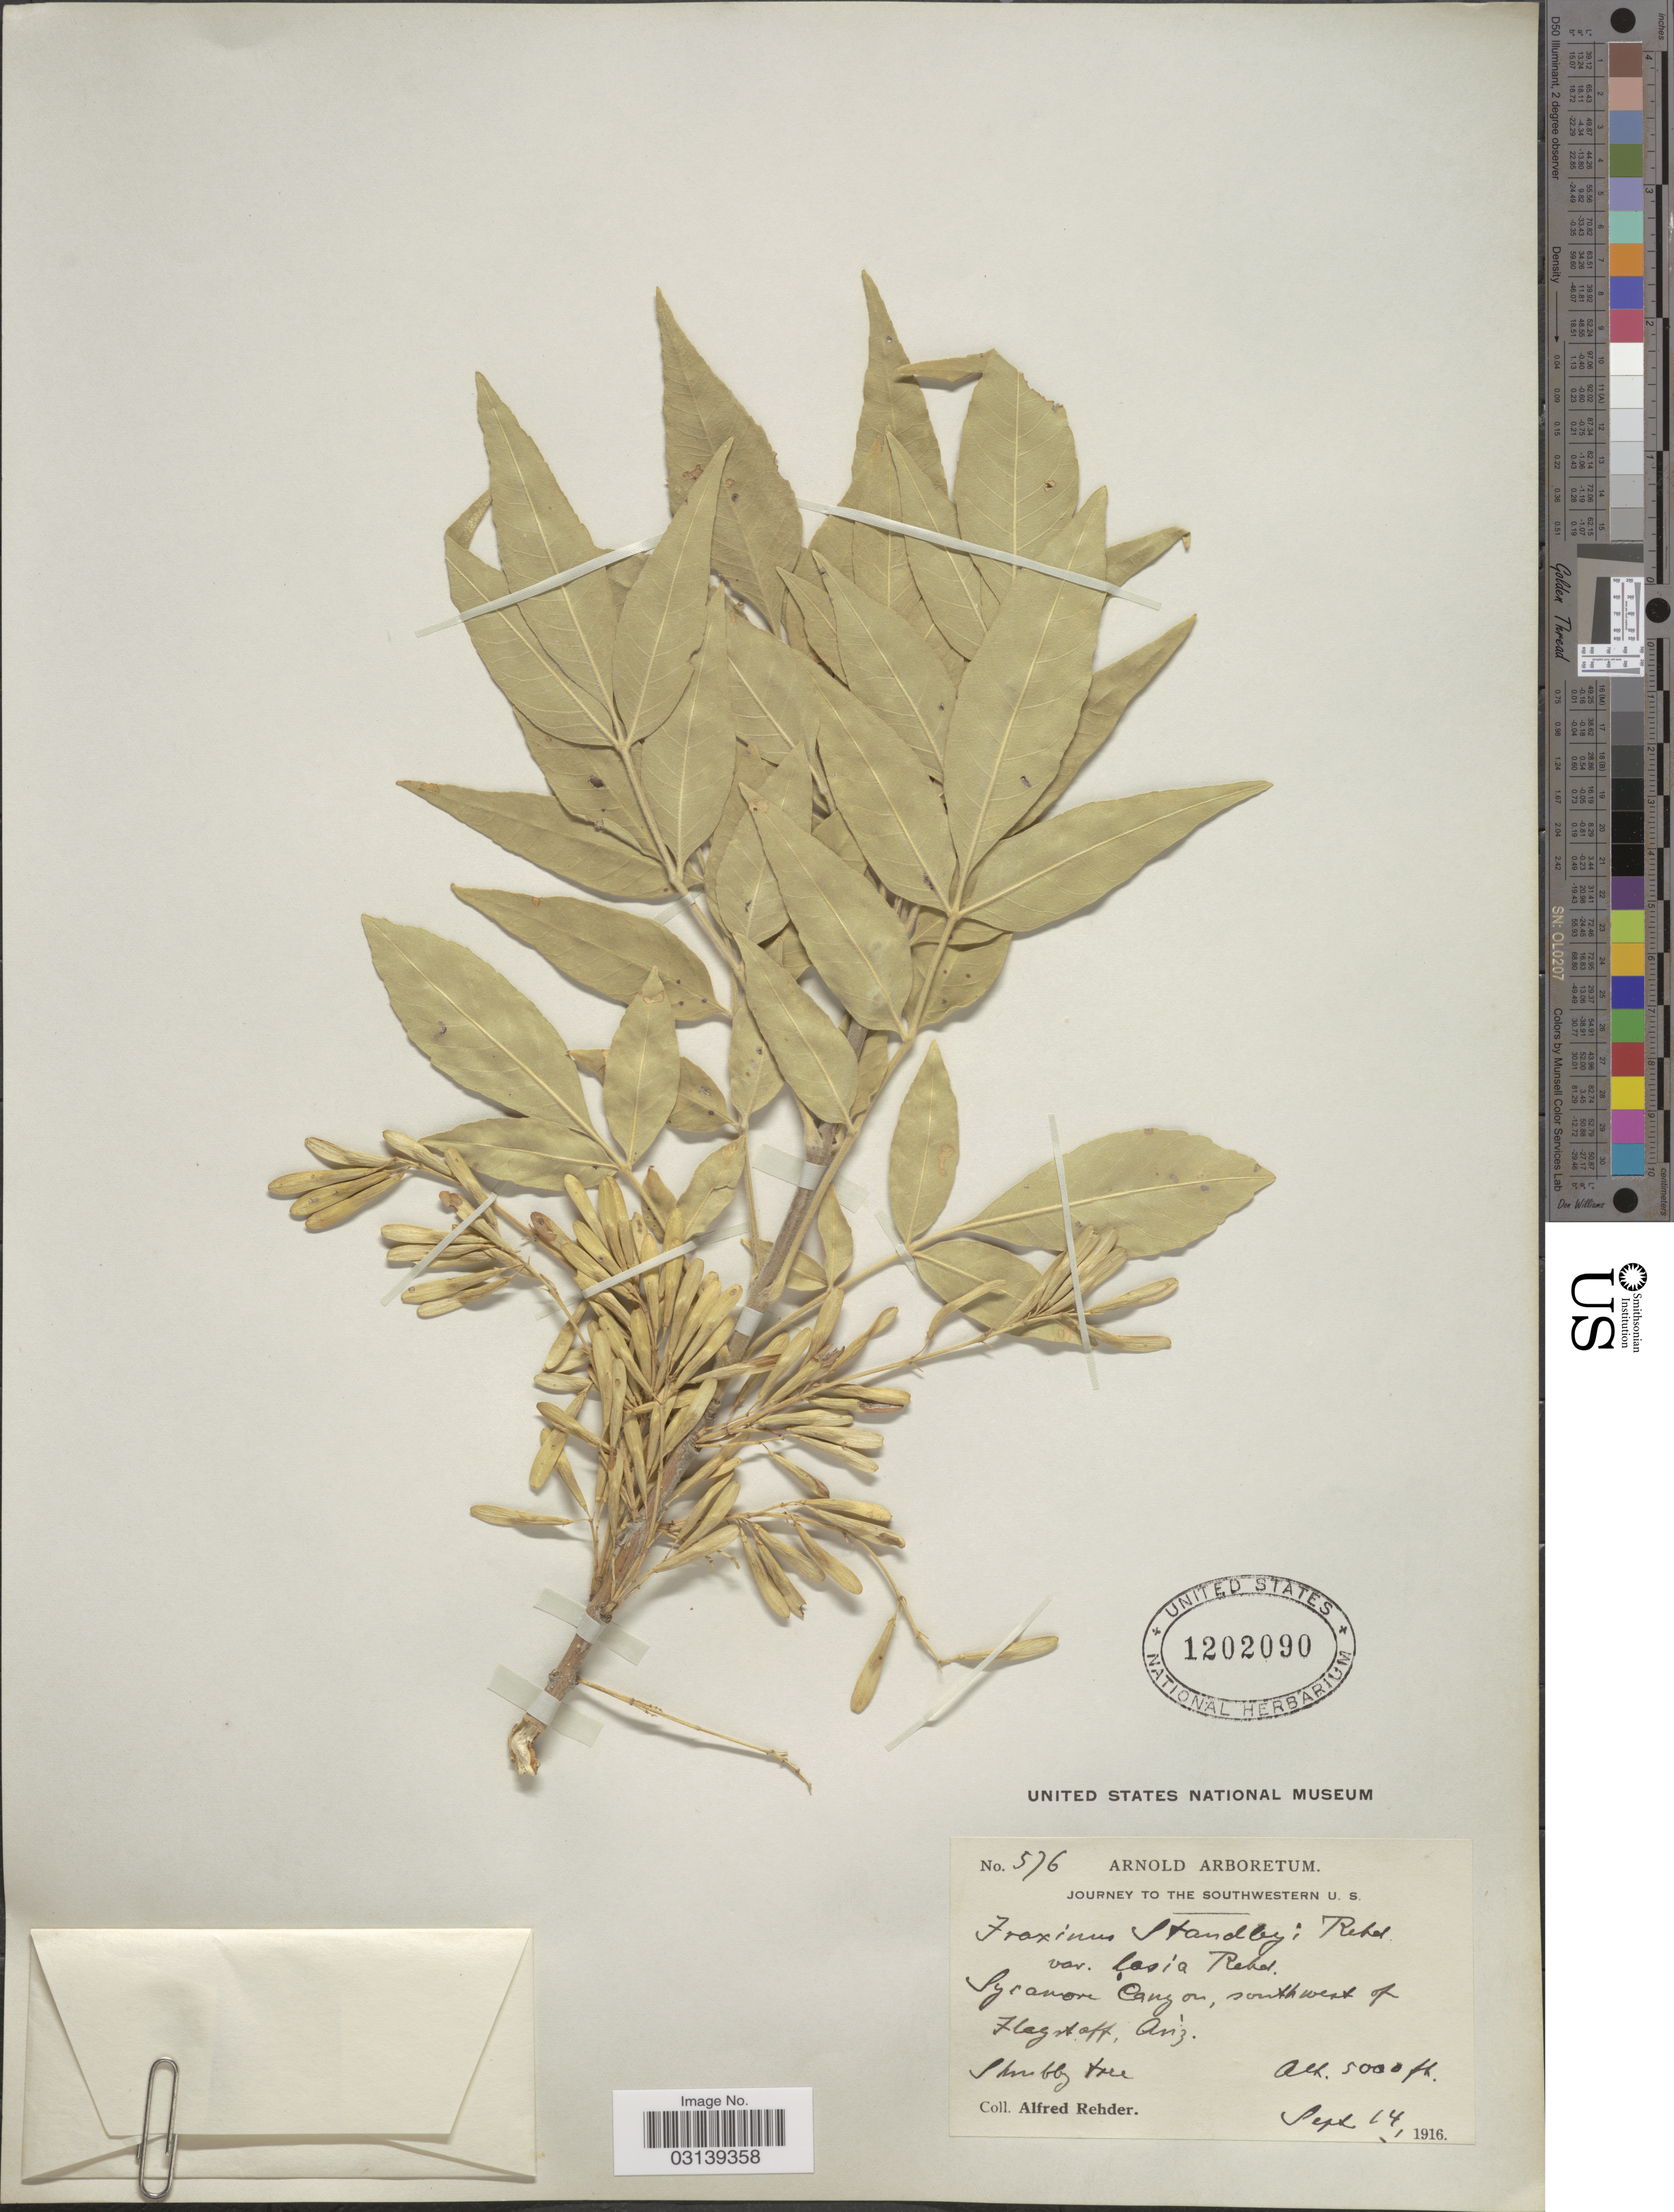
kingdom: Plantae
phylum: Tracheophyta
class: Magnoliopsida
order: Lamiales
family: Oleaceae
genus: Fraxinus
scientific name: Fraxinus velutina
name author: Torr.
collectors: A. Rehder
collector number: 576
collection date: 1916-09-14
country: United States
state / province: Arizona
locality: The Southwestern U.S., Syramore Canyon, southwest of Flagstaff.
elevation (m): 1524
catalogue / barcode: US 1202090